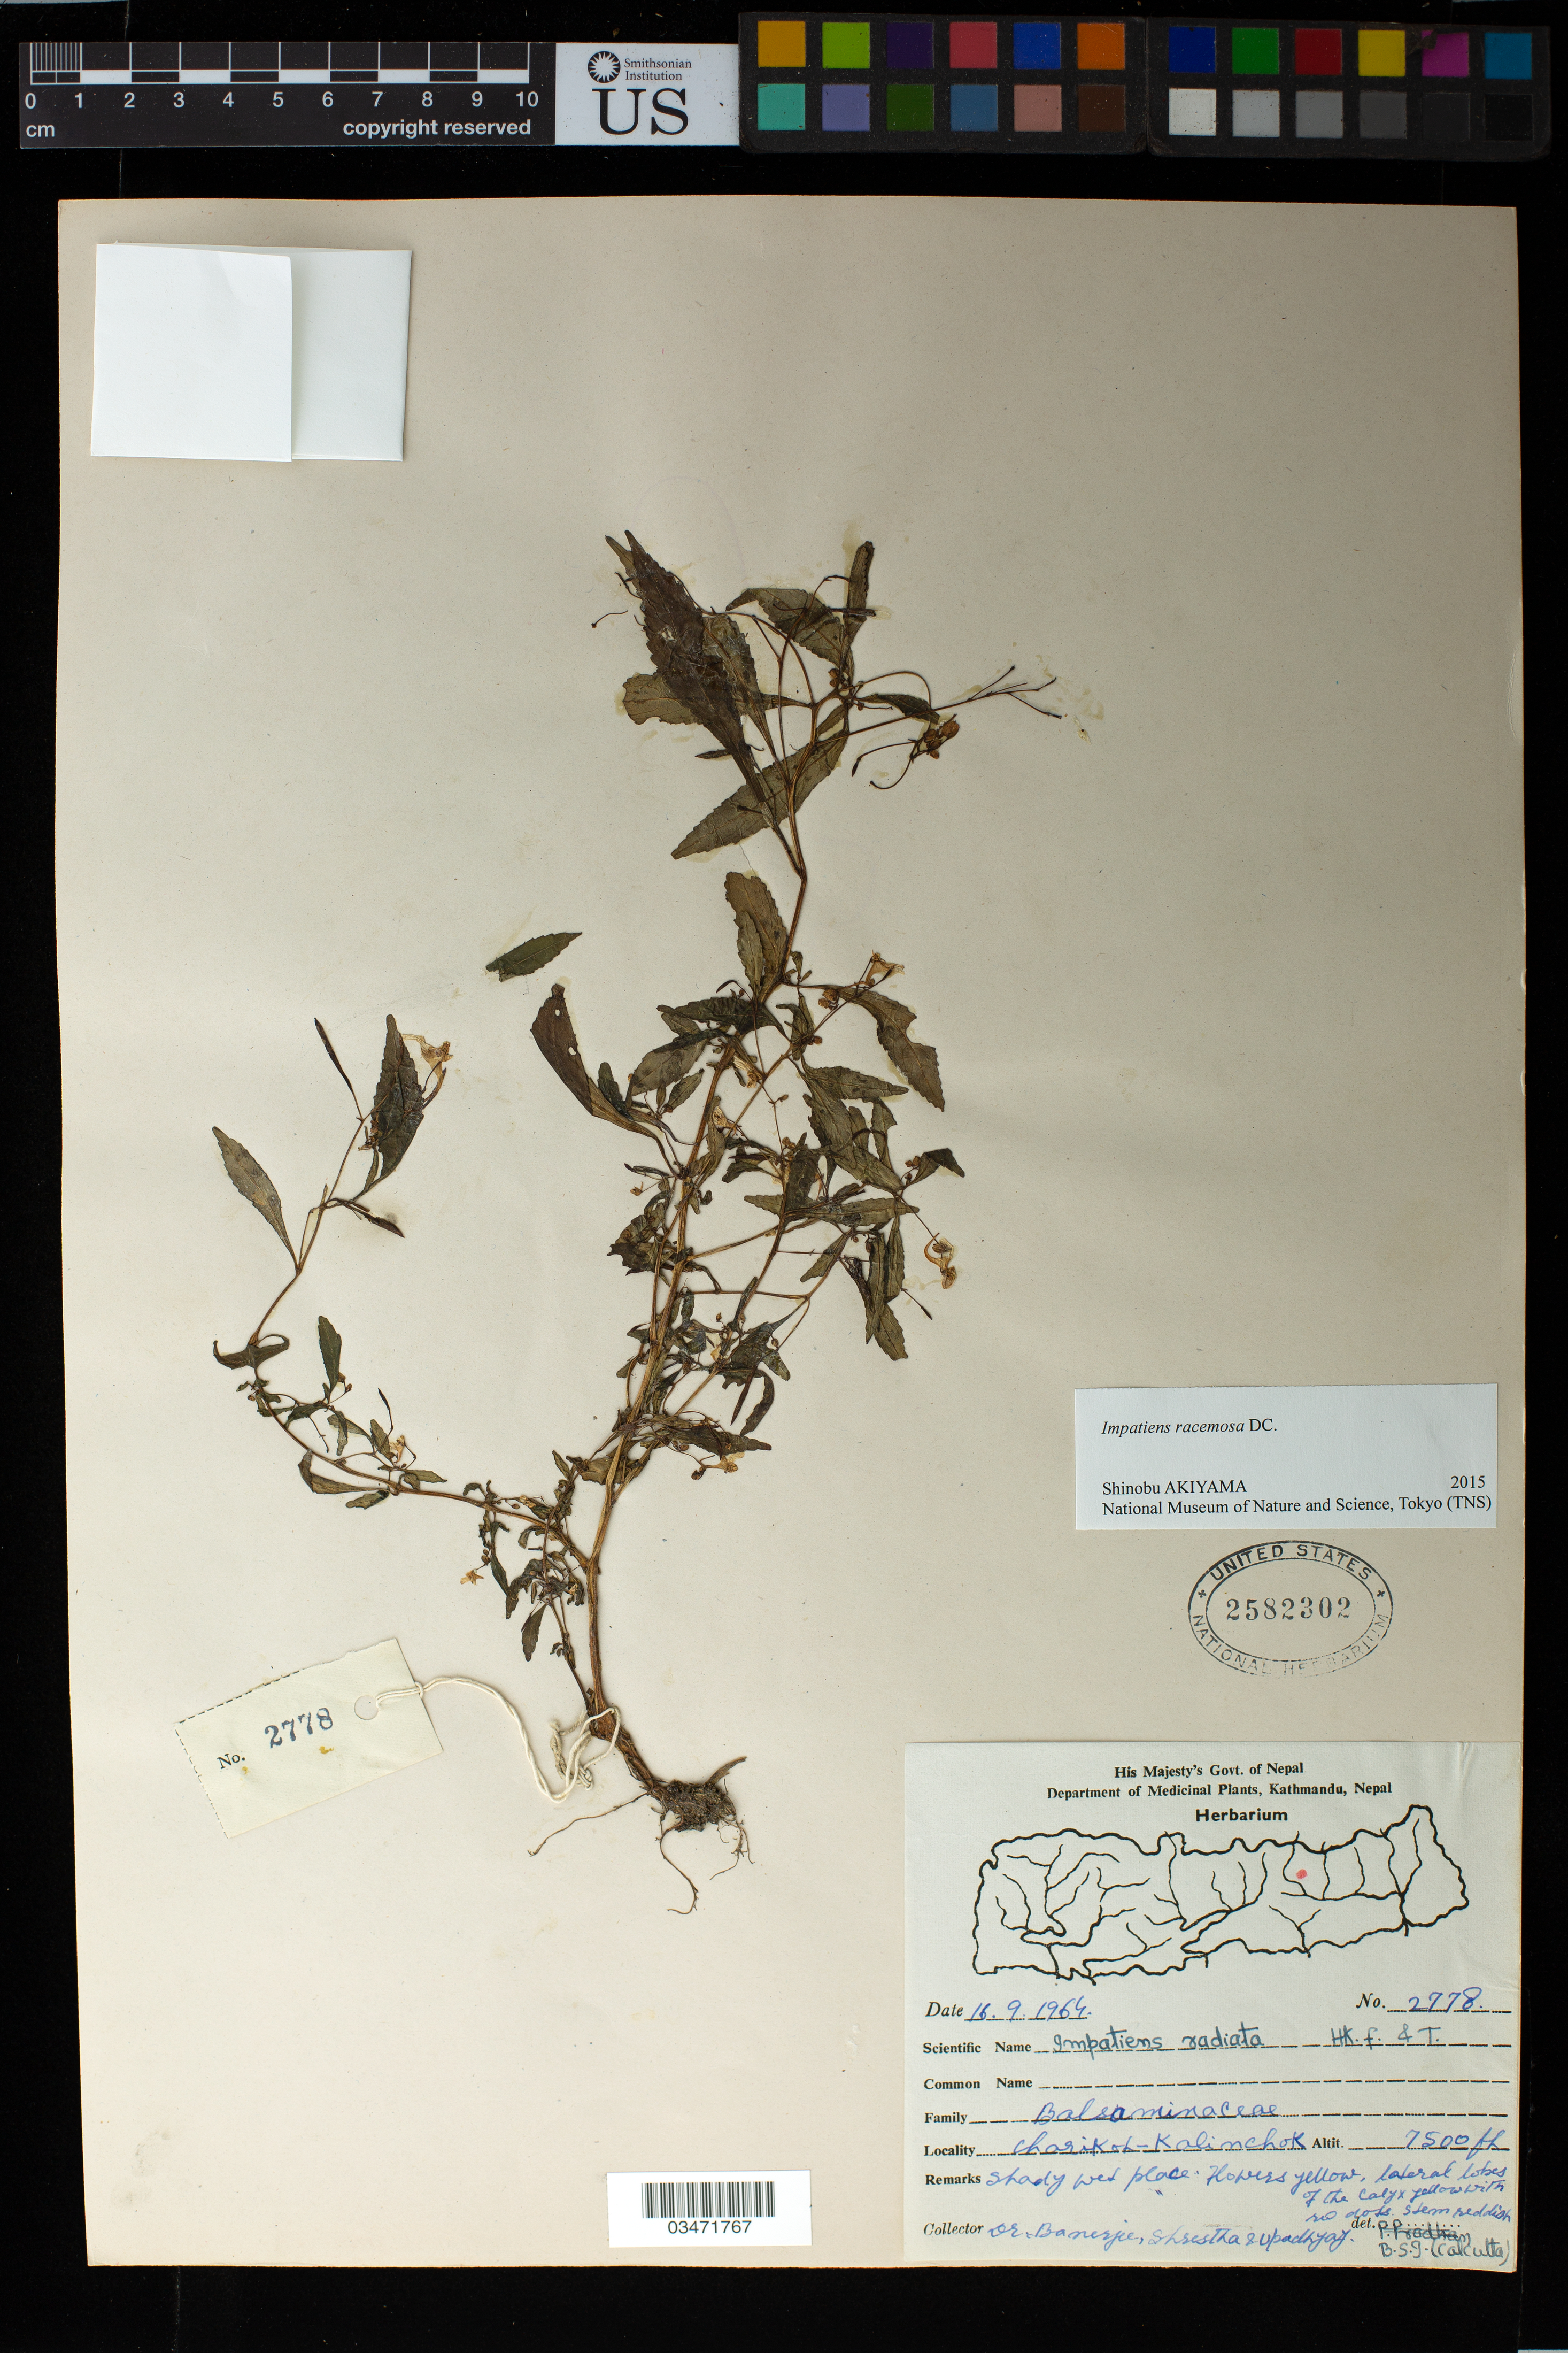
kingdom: Plantae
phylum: Tracheophyta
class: Magnoliopsida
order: Ericales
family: Balsaminaceae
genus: Impatiens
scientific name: Impatiens racemosa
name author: DC.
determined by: Akiyama, Shinobu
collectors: R. Banerjee, -. Shrestha & A. Upadhya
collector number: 2778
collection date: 1964-09-16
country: Nepal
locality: Charikot to Kalinchok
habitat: Shady wet place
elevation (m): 2286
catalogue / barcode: US 2582302